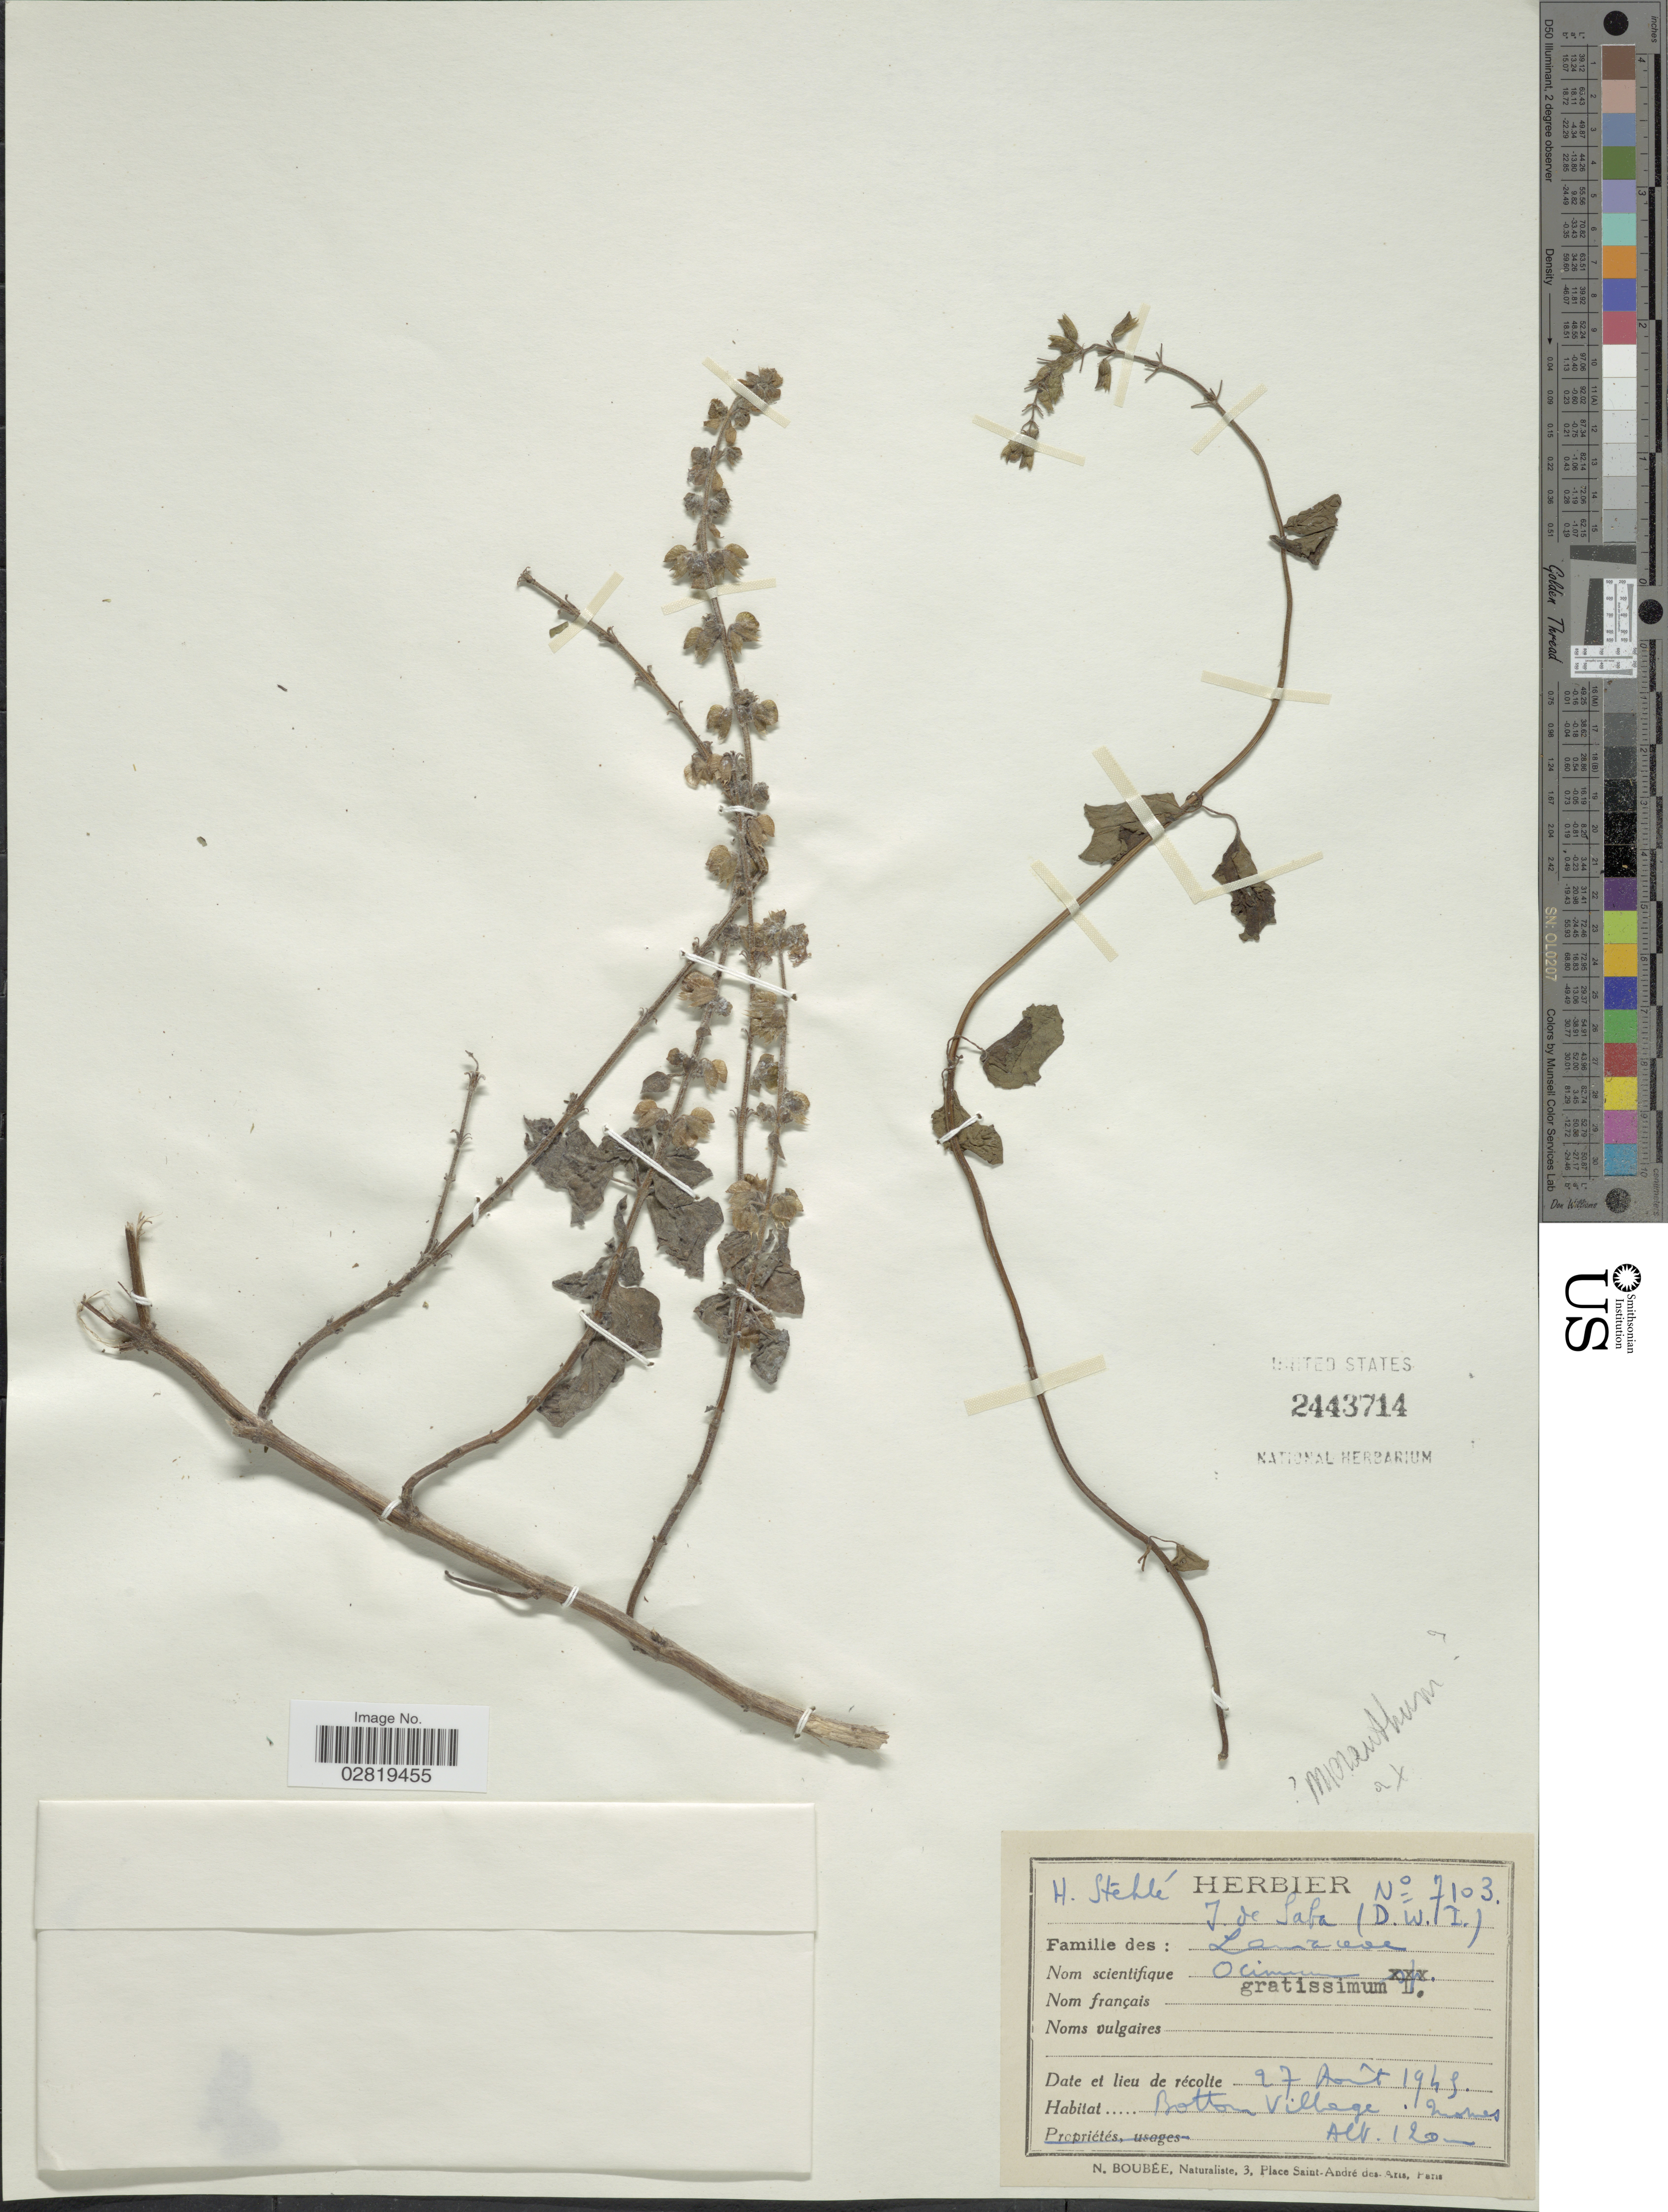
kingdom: Plantae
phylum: Tracheophyta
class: Magnoliopsida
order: Lamiales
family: Lamiaceae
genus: Ocimum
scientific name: Ocimum campechianum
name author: Mill.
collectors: H. Stehlé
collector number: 7103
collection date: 1945-08-27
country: Netherlands Antilles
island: Saba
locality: I. de Saba (D.W.I.). Bottom Village, Mornes.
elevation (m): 120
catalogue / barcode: US 2443714